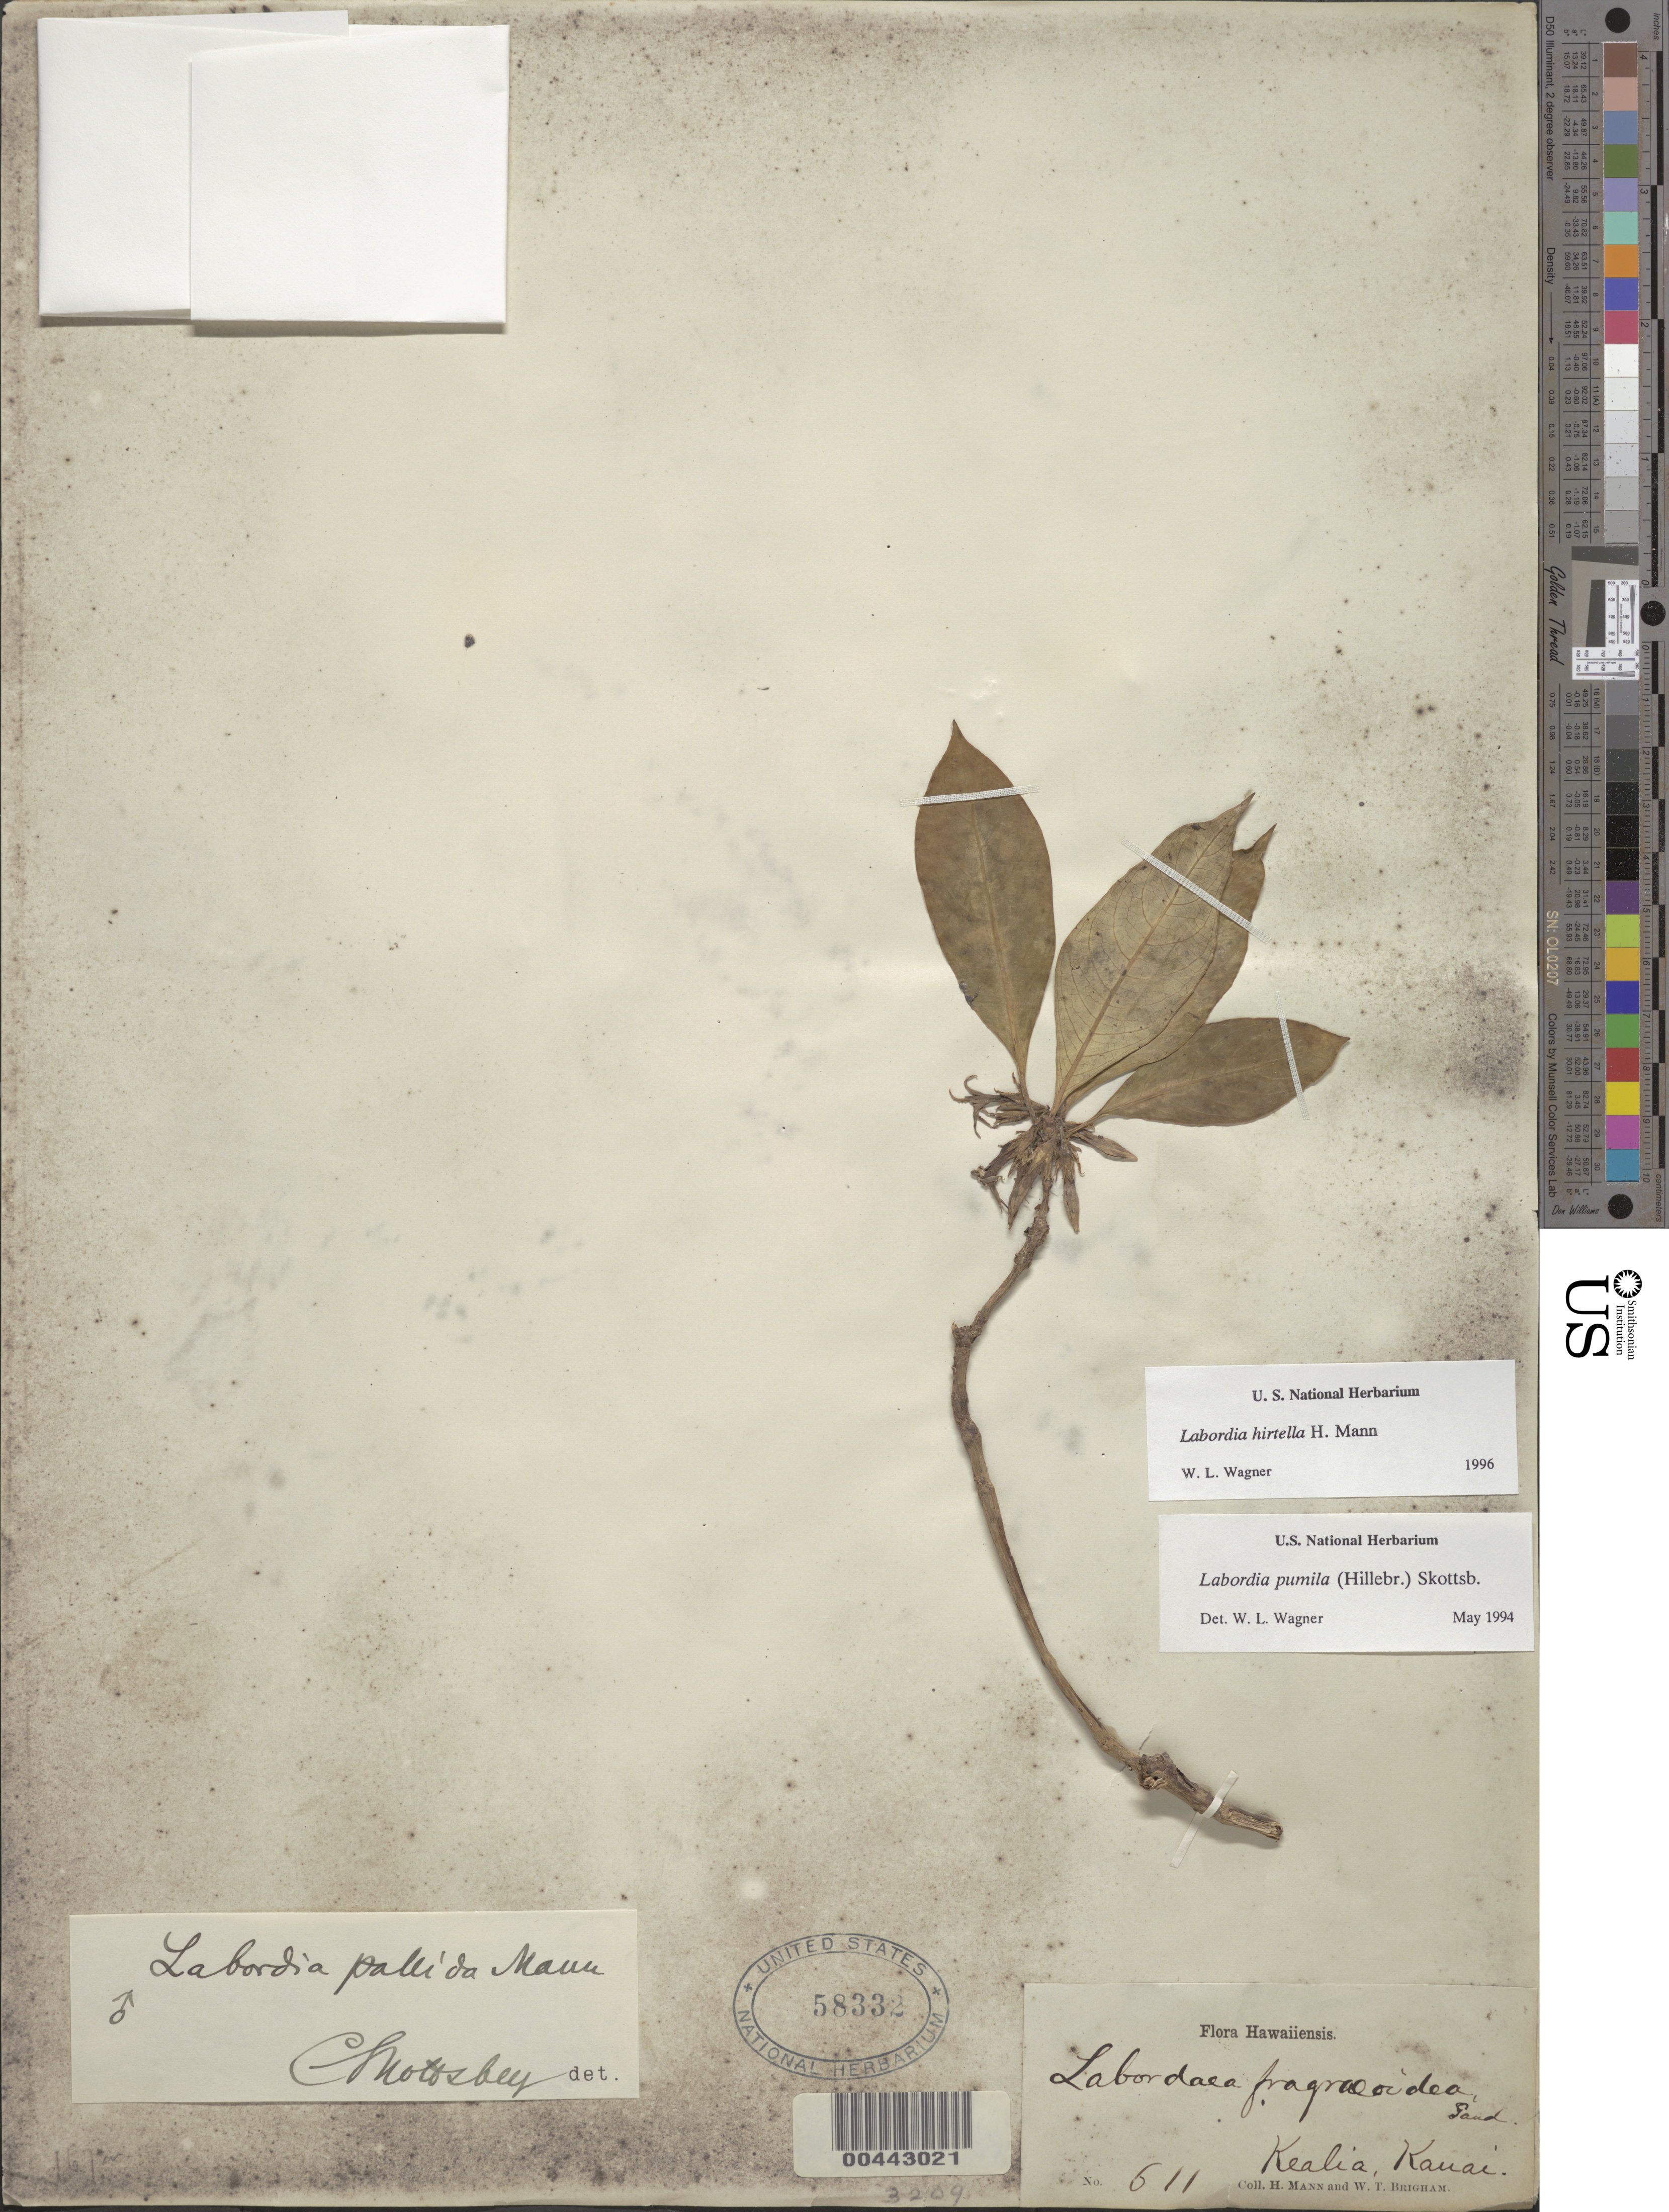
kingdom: Plantae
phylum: Tracheophyta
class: Magnoliopsida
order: Gentianales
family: Loganiaceae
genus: Geniostoma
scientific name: Geniostoma hirtellum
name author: (H. Mann) Byng & Christenh.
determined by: Wagner, W. L., (BOT), Smithsonian Institution - National Museum of Natural History (UNITED STATES)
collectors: H. Mann & W. T. Brigham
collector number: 611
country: United States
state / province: Hawaii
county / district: Honolulu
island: Oahu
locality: Kealia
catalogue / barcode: US 58332